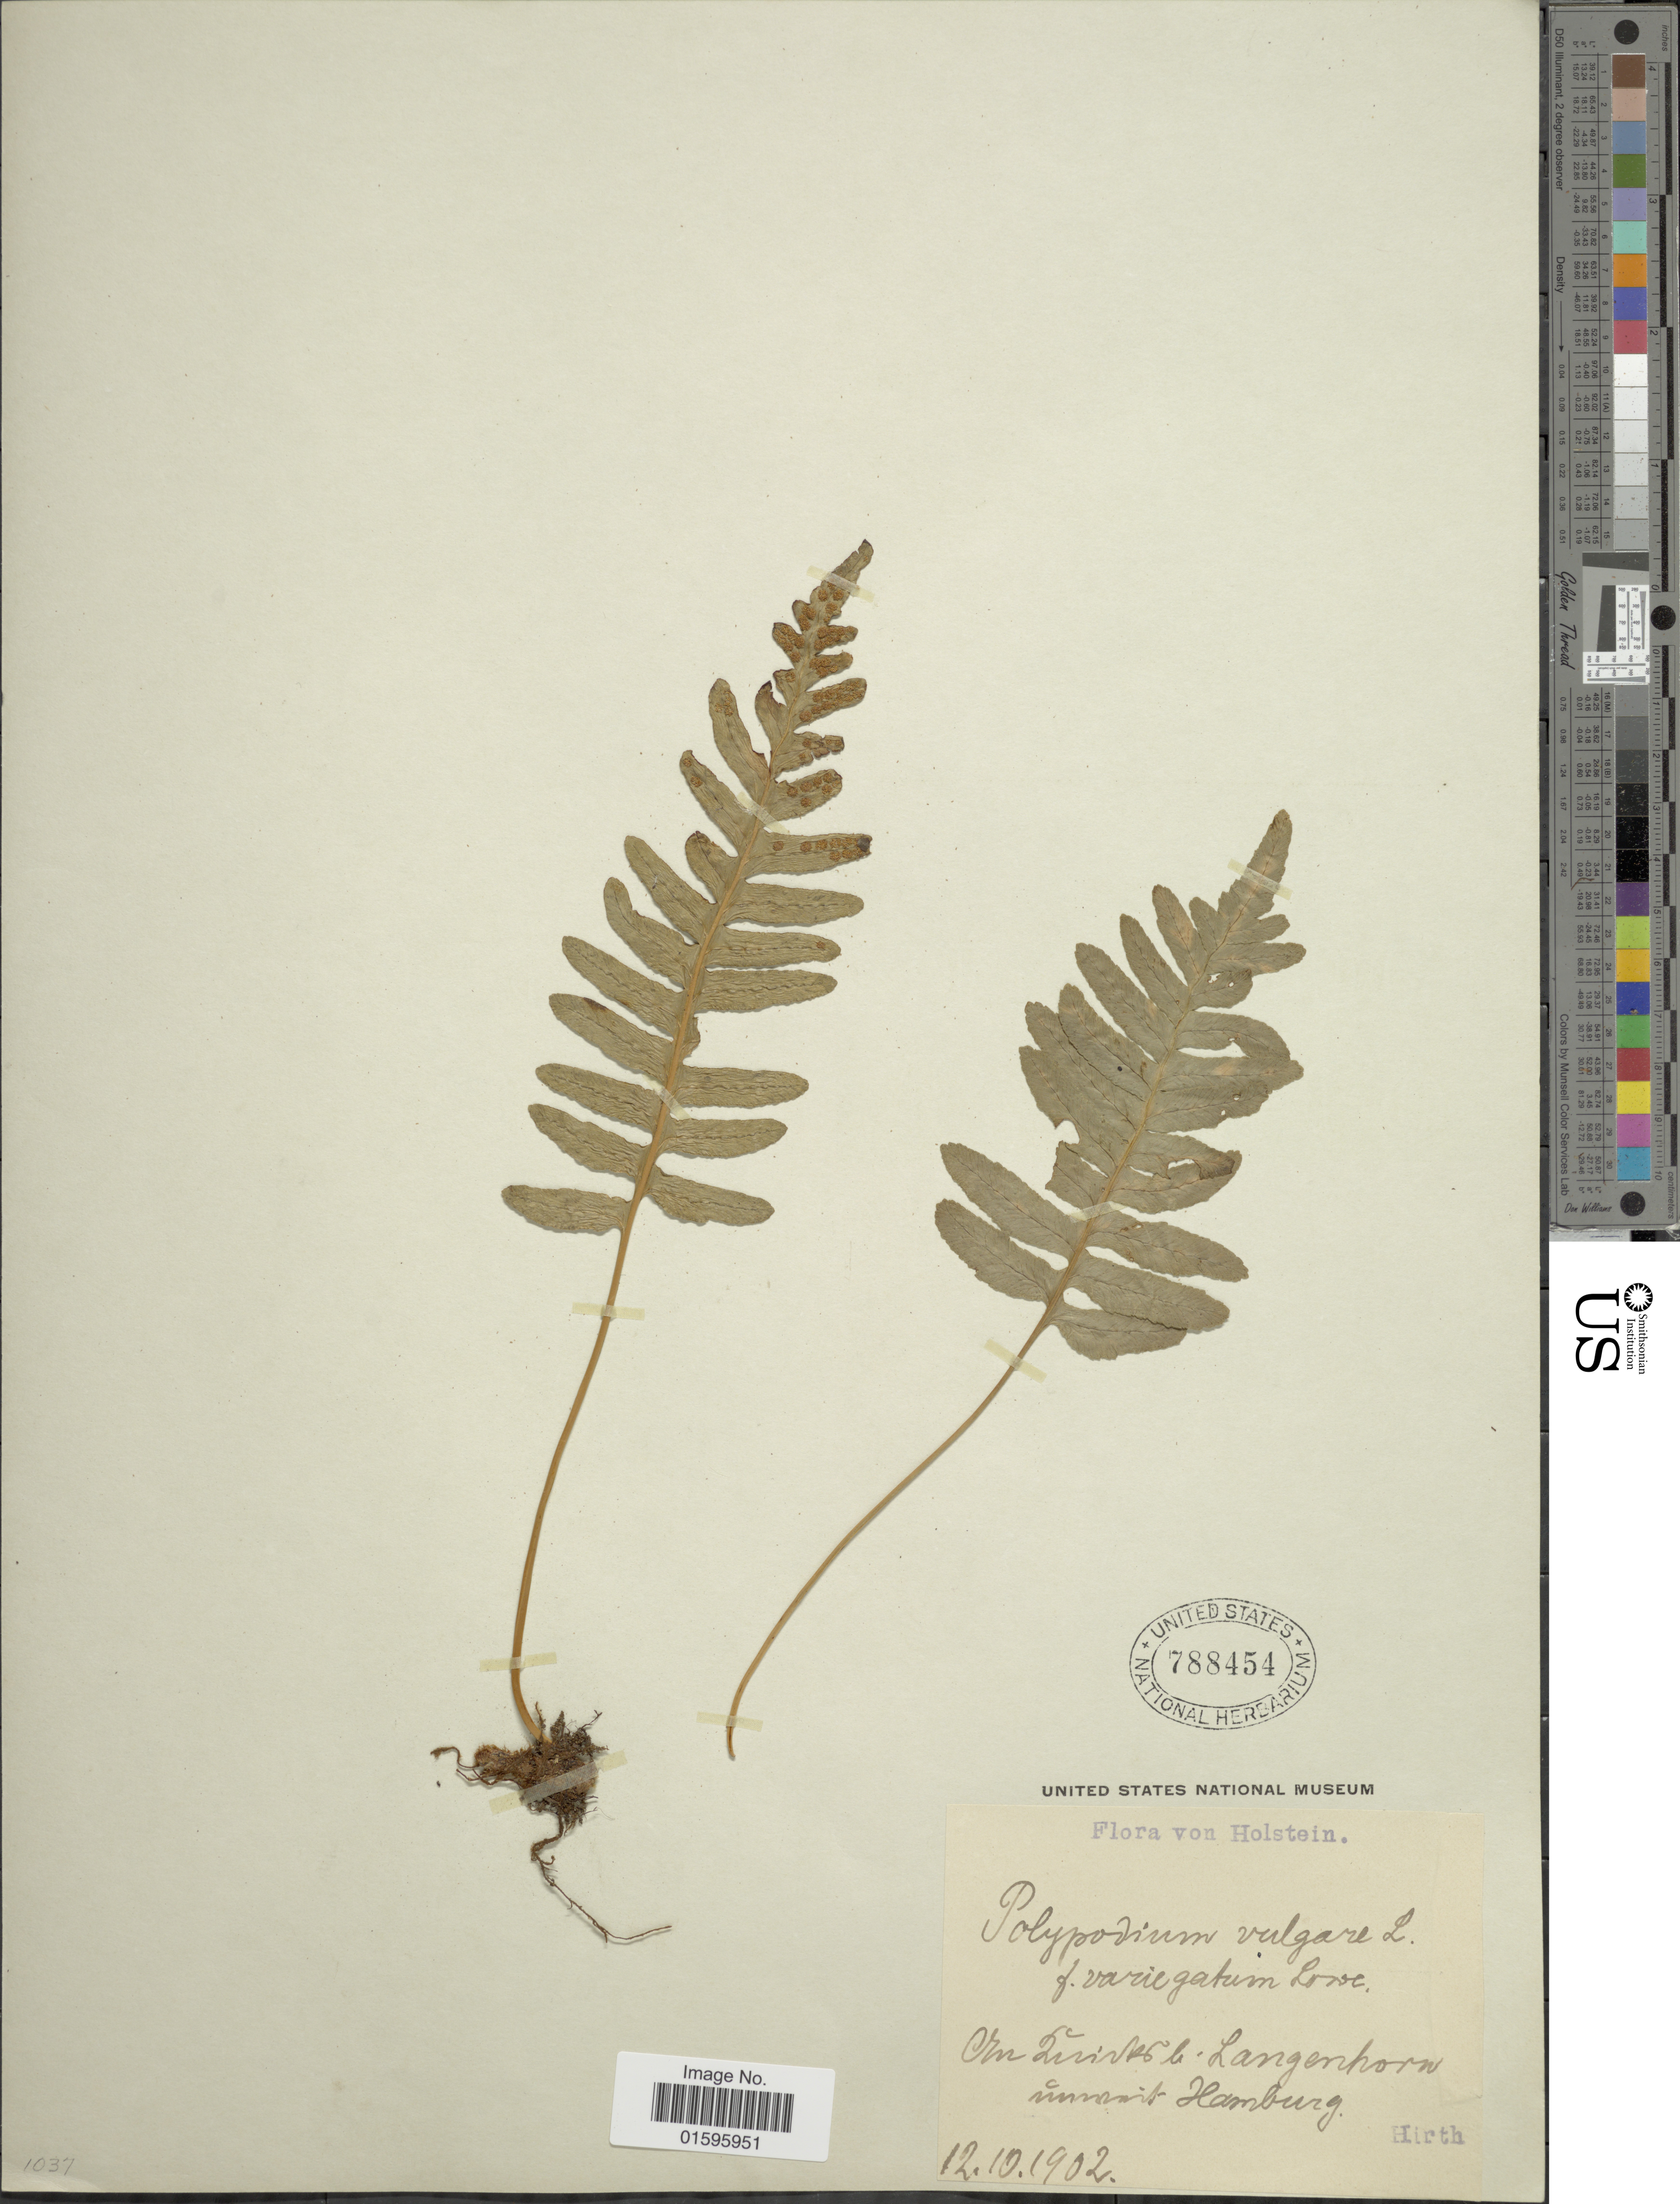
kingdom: Plantae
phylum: Tracheophyta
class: Polypodiopsida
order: Polypodiales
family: Polypodiaceae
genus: Polypodium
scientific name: Polypodium vulgare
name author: L.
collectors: Hirth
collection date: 1902-10-12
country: Germany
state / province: Schleswig-Holstein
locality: Holstein, [illegible text], Langenhorn [illegible text] Hamburg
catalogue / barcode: US 788454